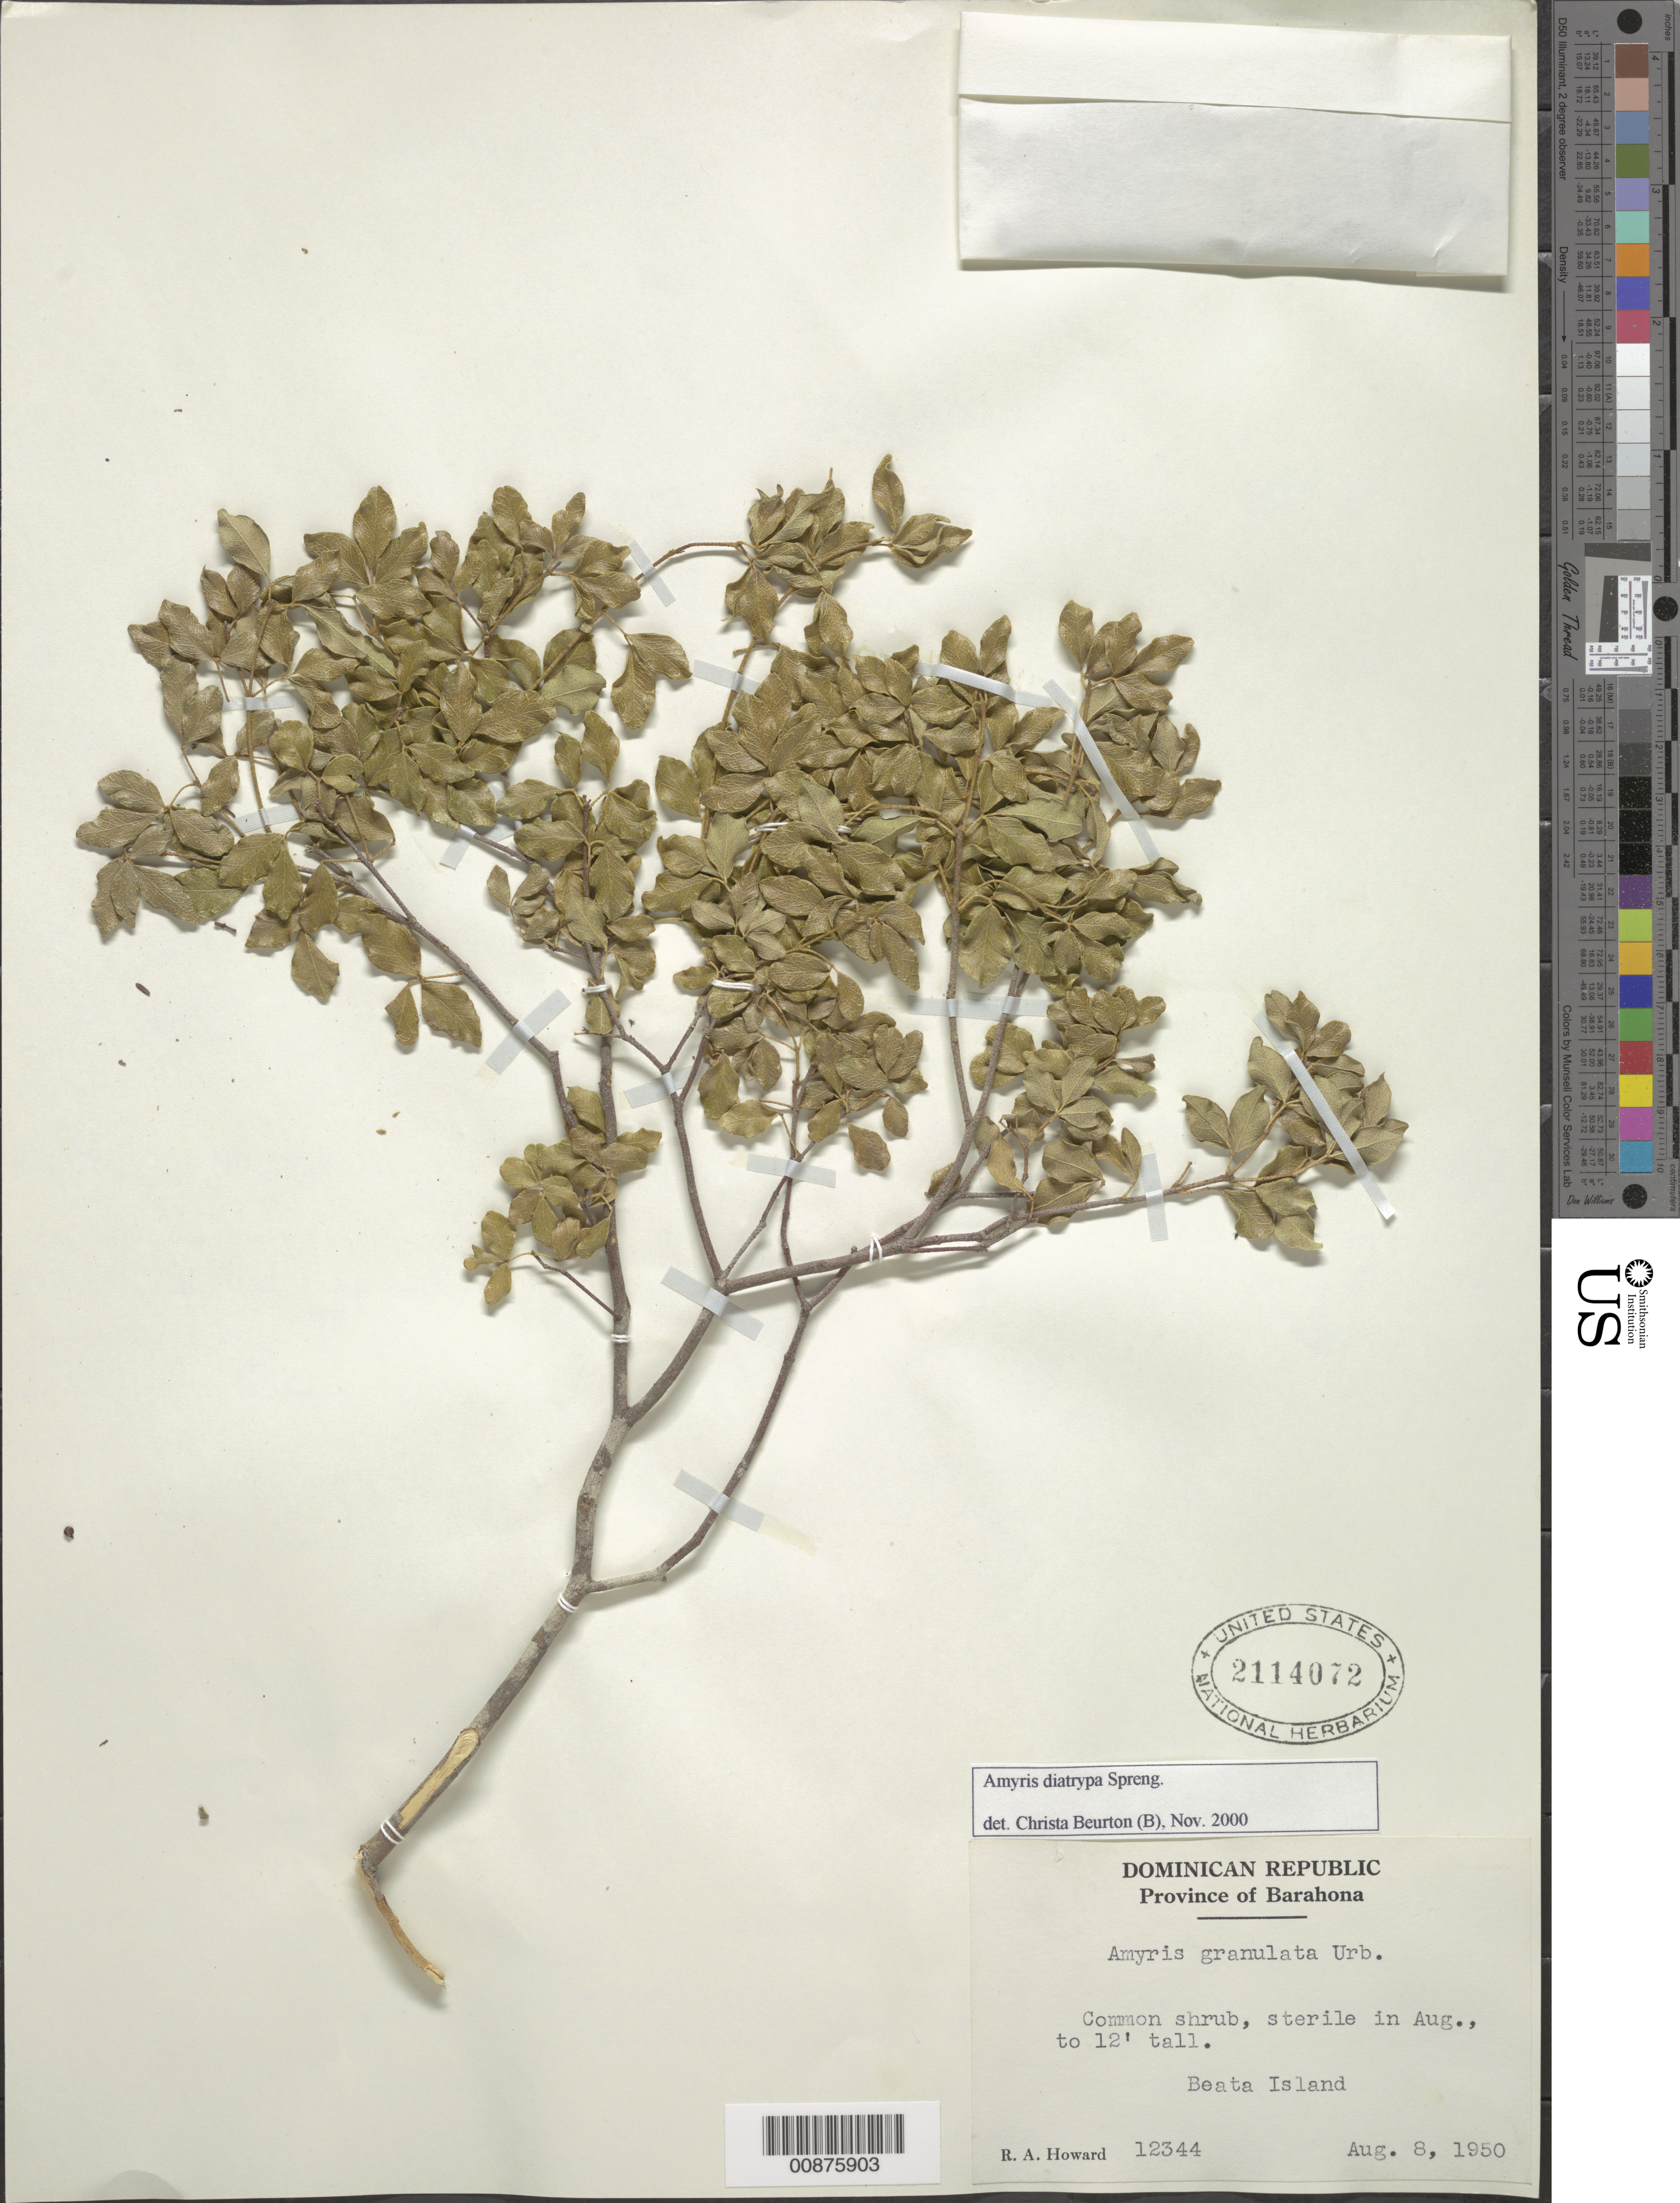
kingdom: Plantae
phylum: Tracheophyta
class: Magnoliopsida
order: Sapindales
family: Rutaceae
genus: Amyris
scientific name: Amyris diatrypa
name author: Spreng.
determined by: Beurton, C.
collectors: R. A. Howard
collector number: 12344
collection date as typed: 08 Aug 1950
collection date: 1950-08-08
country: Dominican Republic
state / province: Barahona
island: Isla Beata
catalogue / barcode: US 2114072